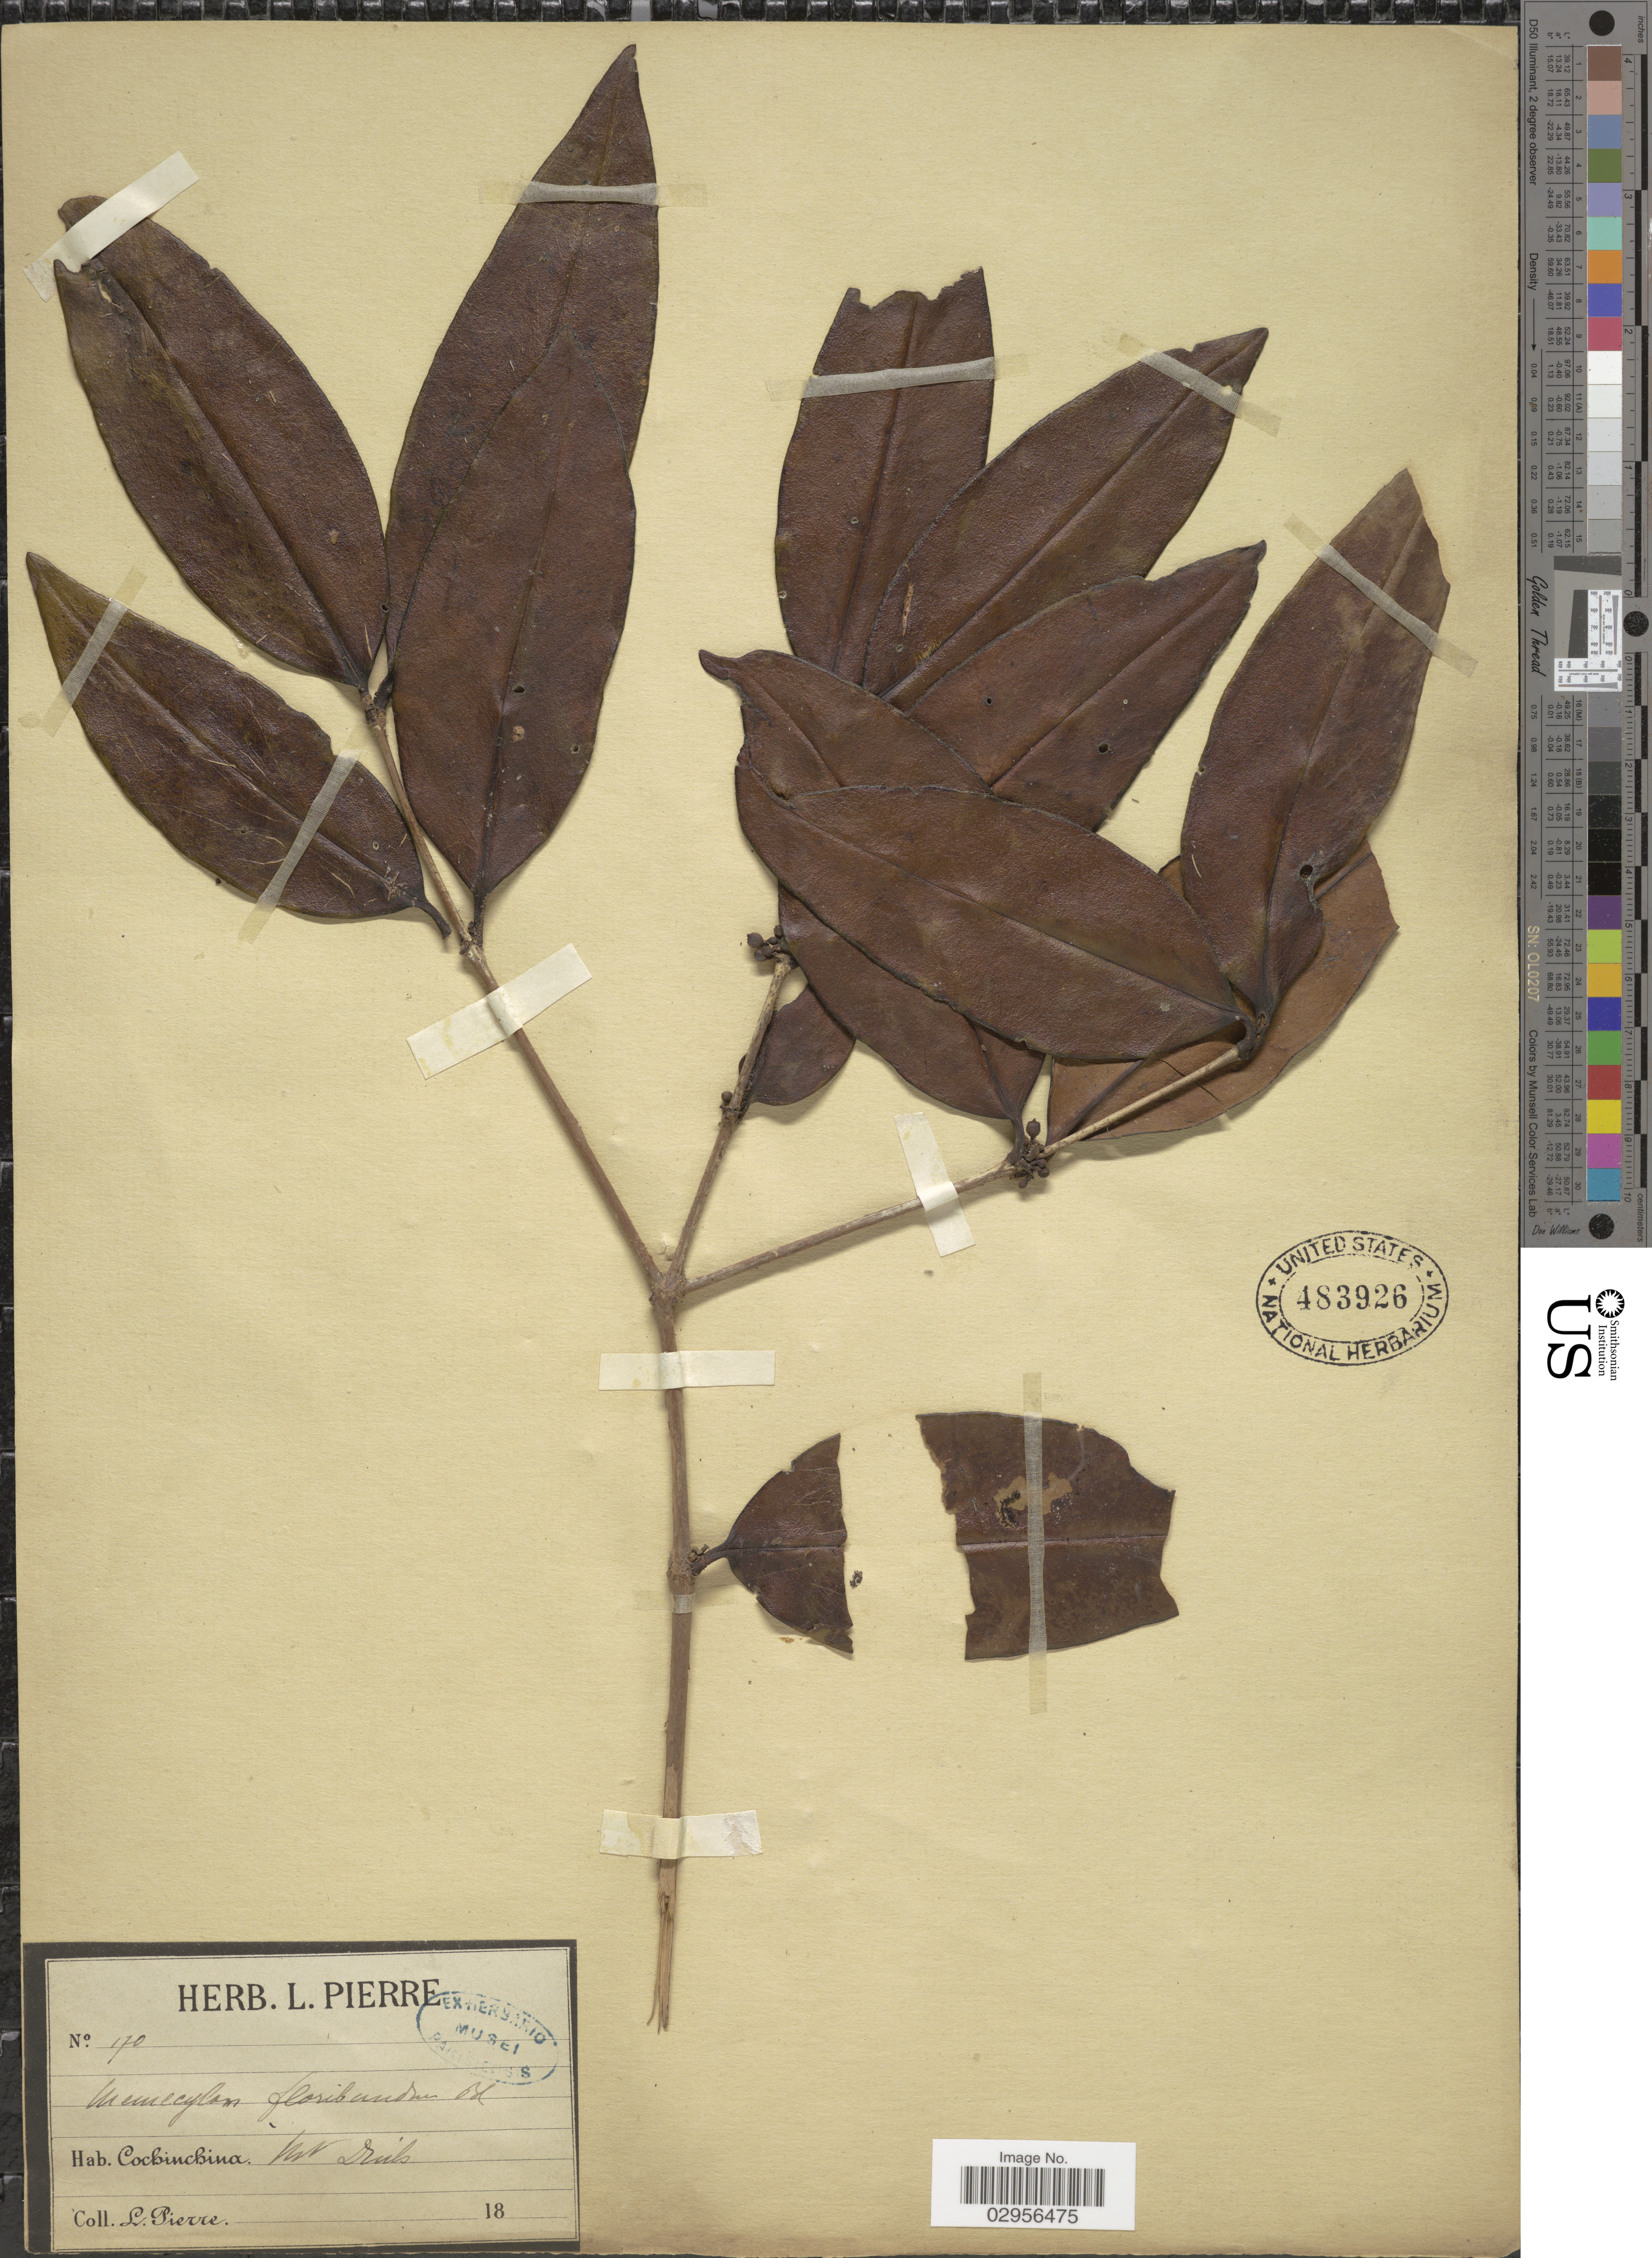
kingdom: Plantae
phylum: Tracheophyta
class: Magnoliopsida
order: Myrtales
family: Melastomataceae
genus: Memecylon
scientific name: Memecylon floribundum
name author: Blume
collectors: L. Pierre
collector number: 170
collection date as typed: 18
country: Vietnam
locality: Cochinchina, [illegible text] Dinh [interpreted].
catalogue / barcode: US 483926